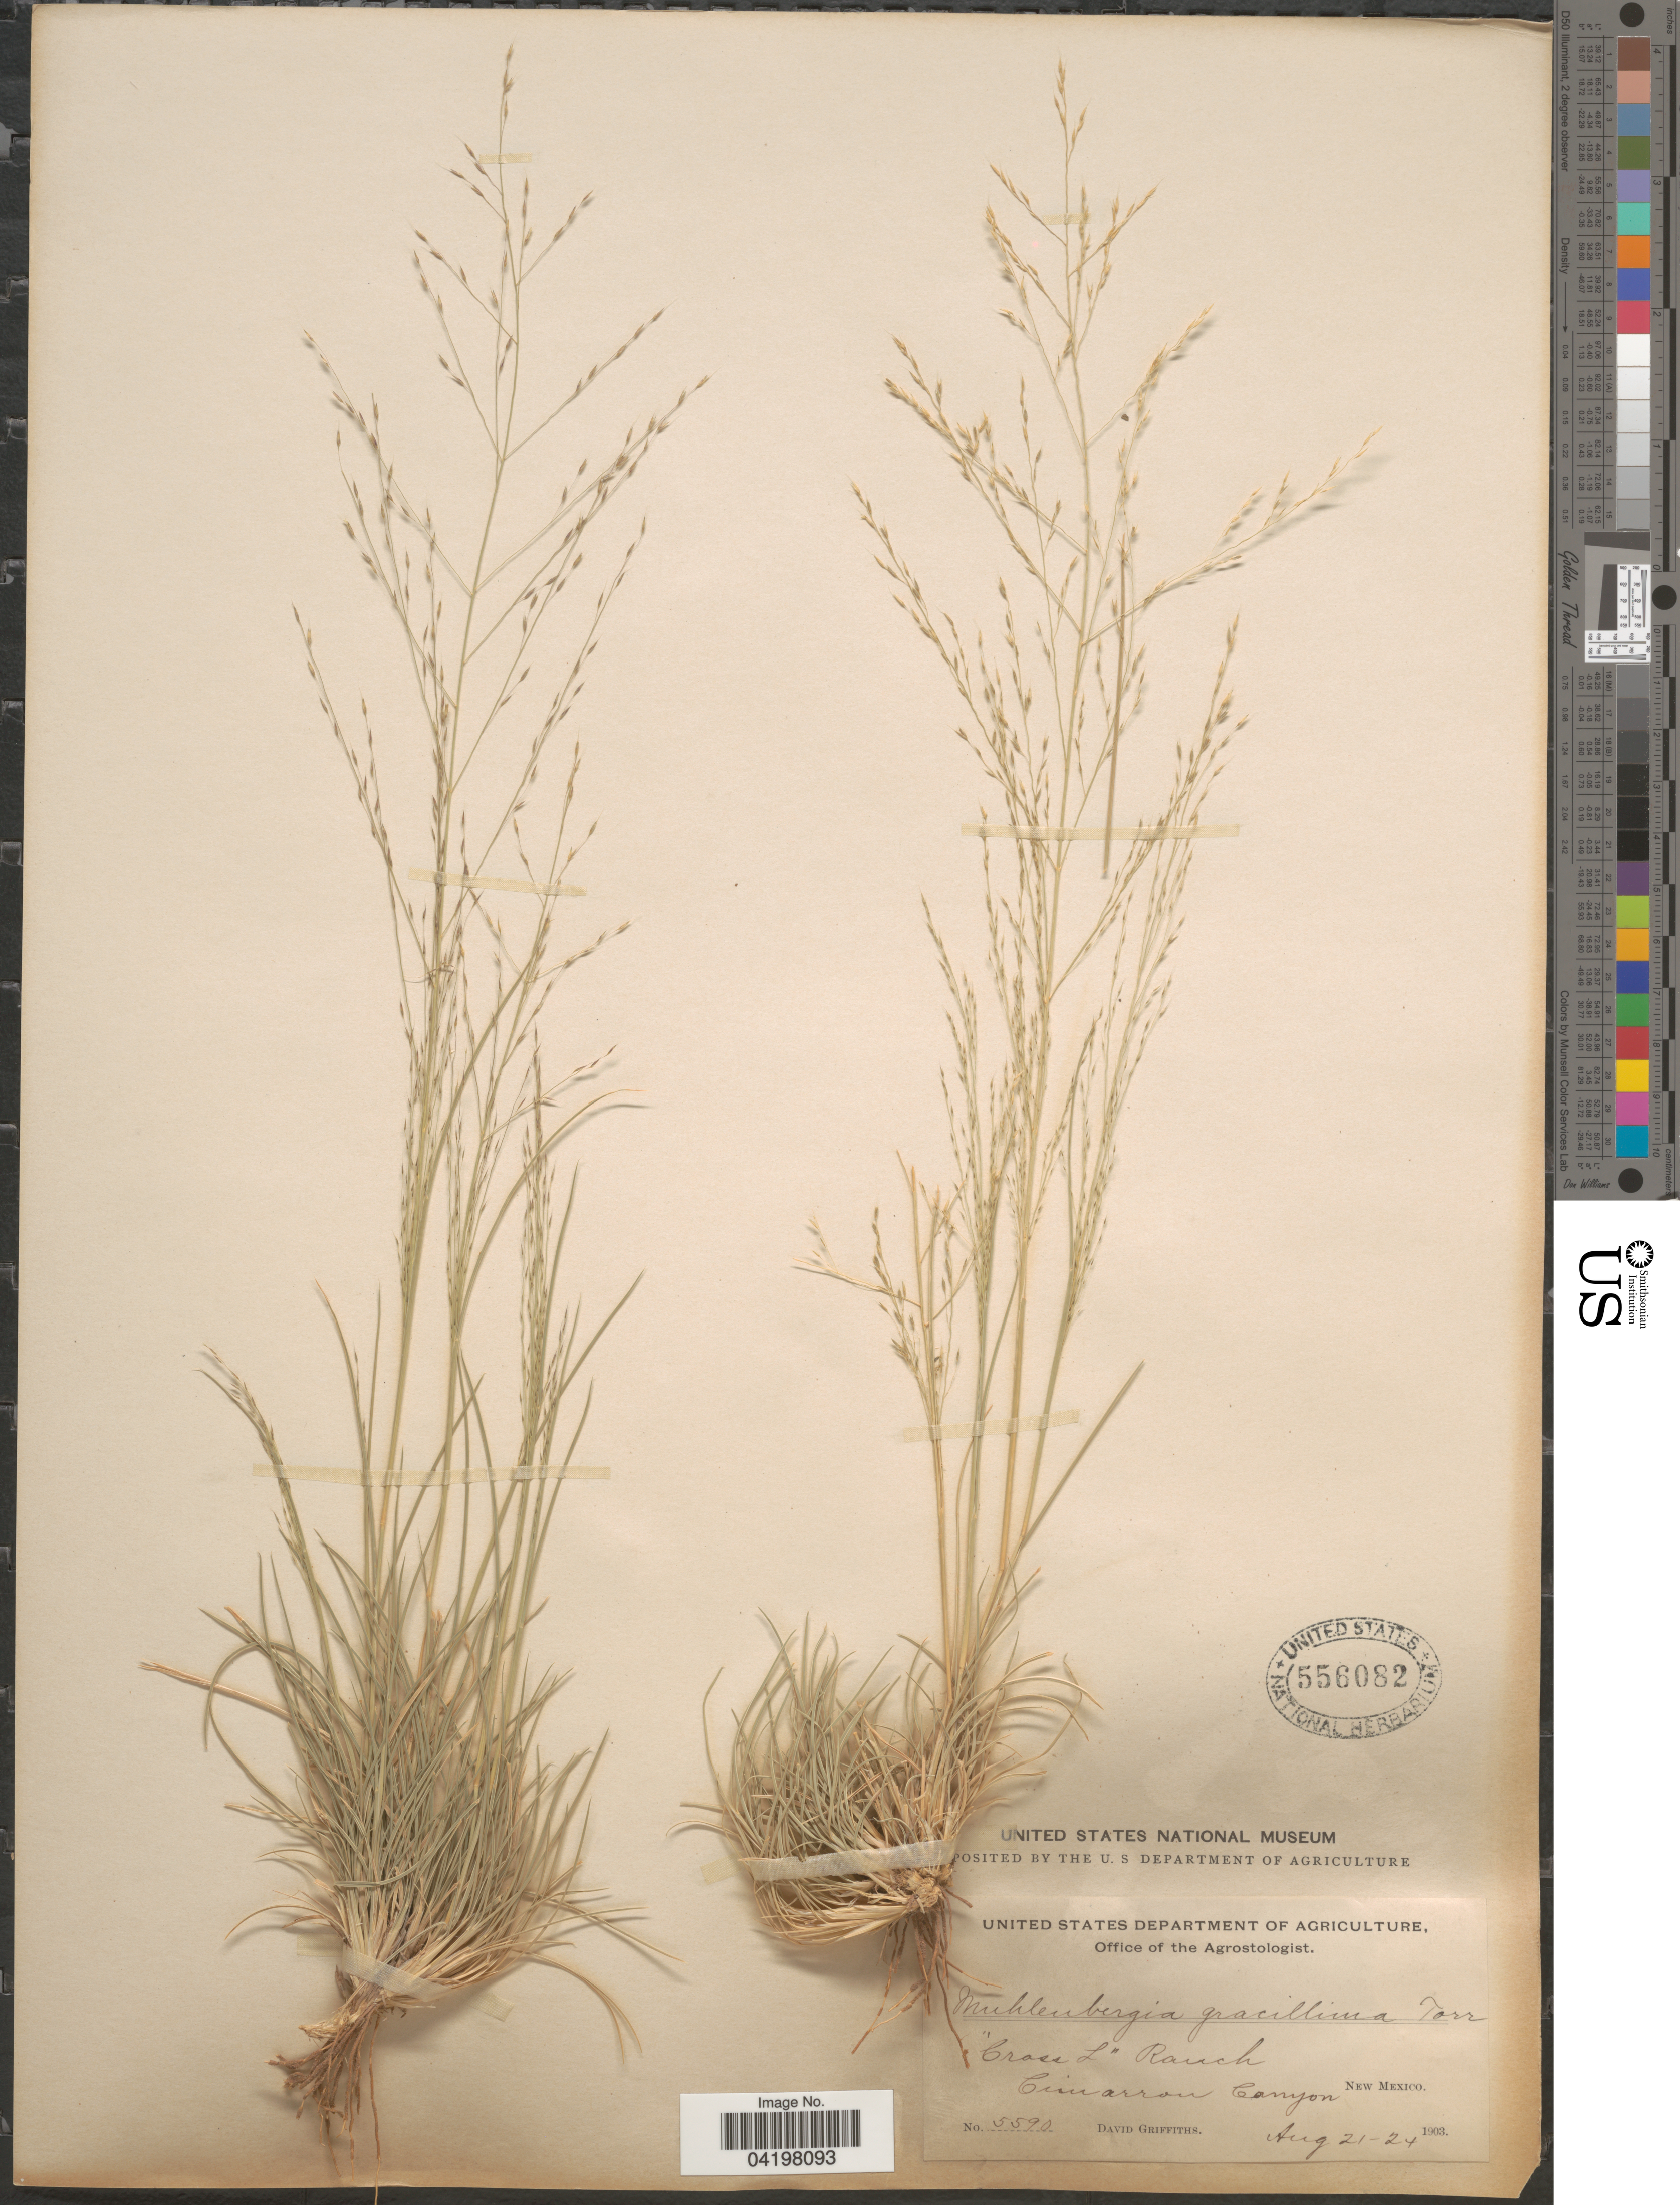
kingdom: Plantae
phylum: Tracheophyta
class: Liliopsida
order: Poales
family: Poaceae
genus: Muhlenbergia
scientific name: Muhlenbergia torreyi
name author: (Kunth) Hitchc. ex Bush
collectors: D. Griffiths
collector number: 5590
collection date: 1903-08-21/1903-08-24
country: United States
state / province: New Mexico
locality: Cross L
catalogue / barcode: US 556082